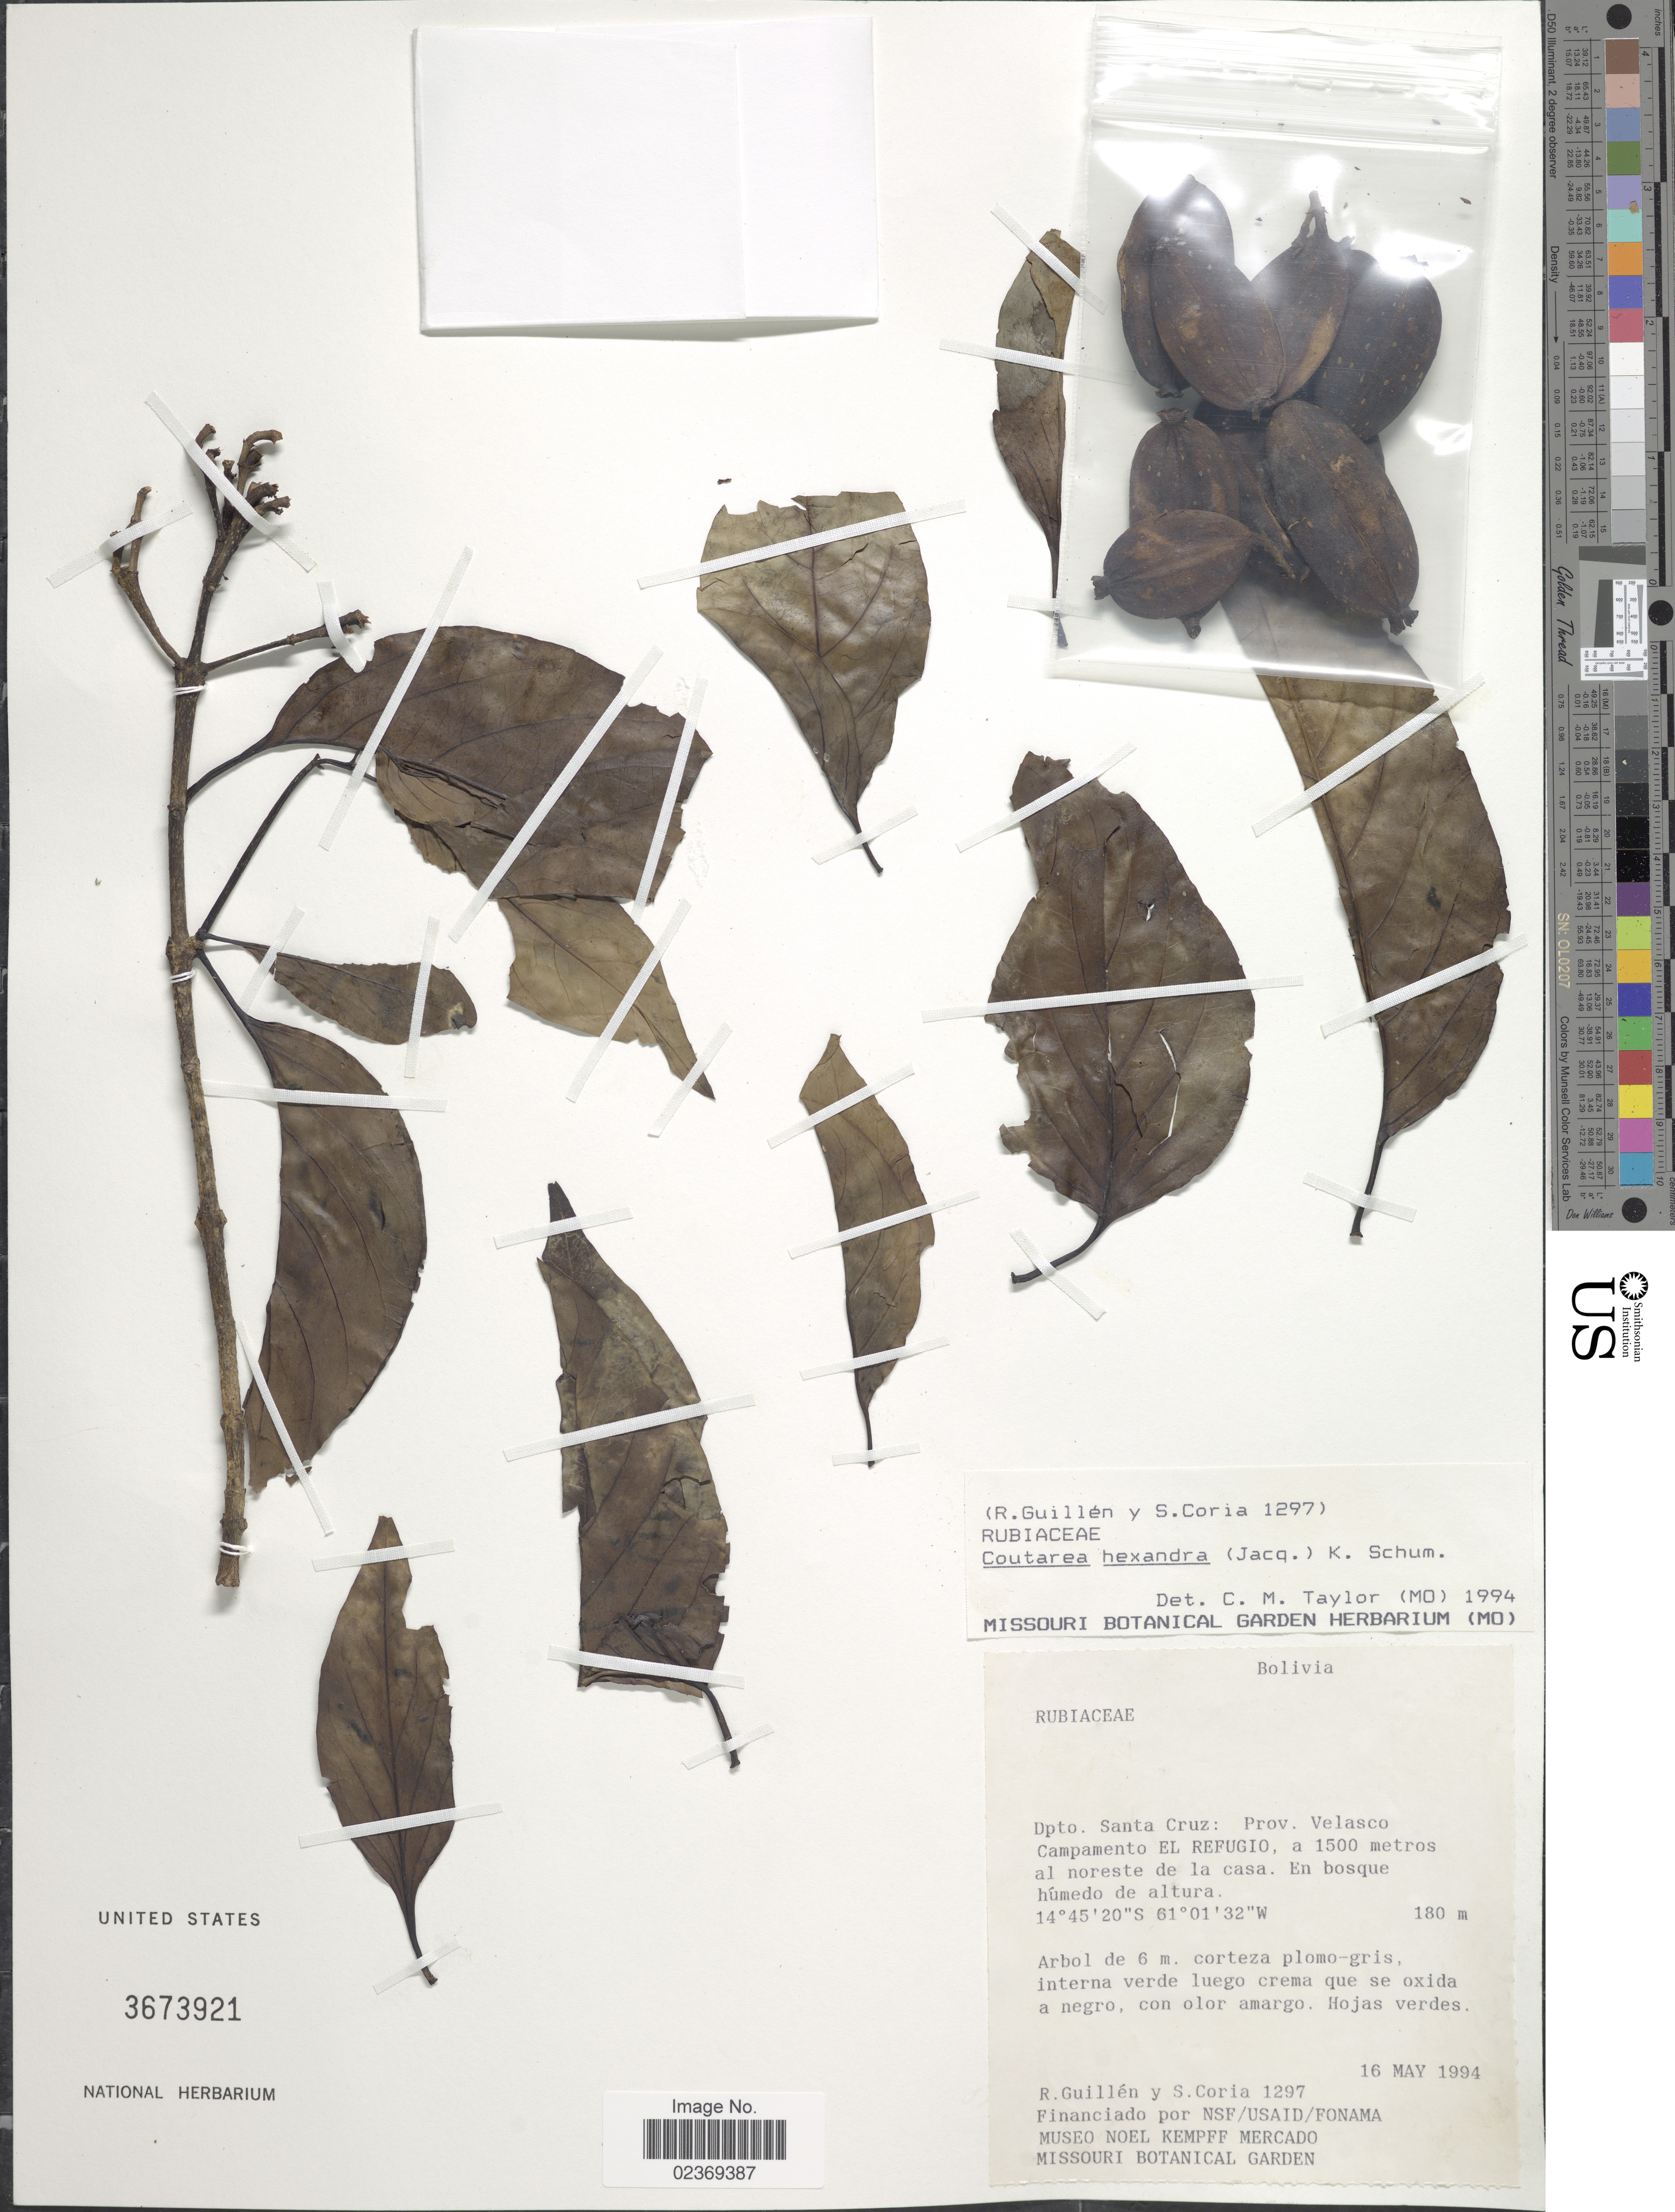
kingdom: Plantae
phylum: Tracheophyta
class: Magnoliopsida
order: Gentianales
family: Rubiaceae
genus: Coutarea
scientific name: Coutarea hexandra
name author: (Jacq.) K. Schum.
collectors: R. Guillen & S. Coria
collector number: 1297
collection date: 1994-05-16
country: Bolivia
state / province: Santa Cruz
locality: Prov. Velasco, Campamento El Refugio, a 1500 metros al noreste de la casa.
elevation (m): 180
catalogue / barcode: US 3673921